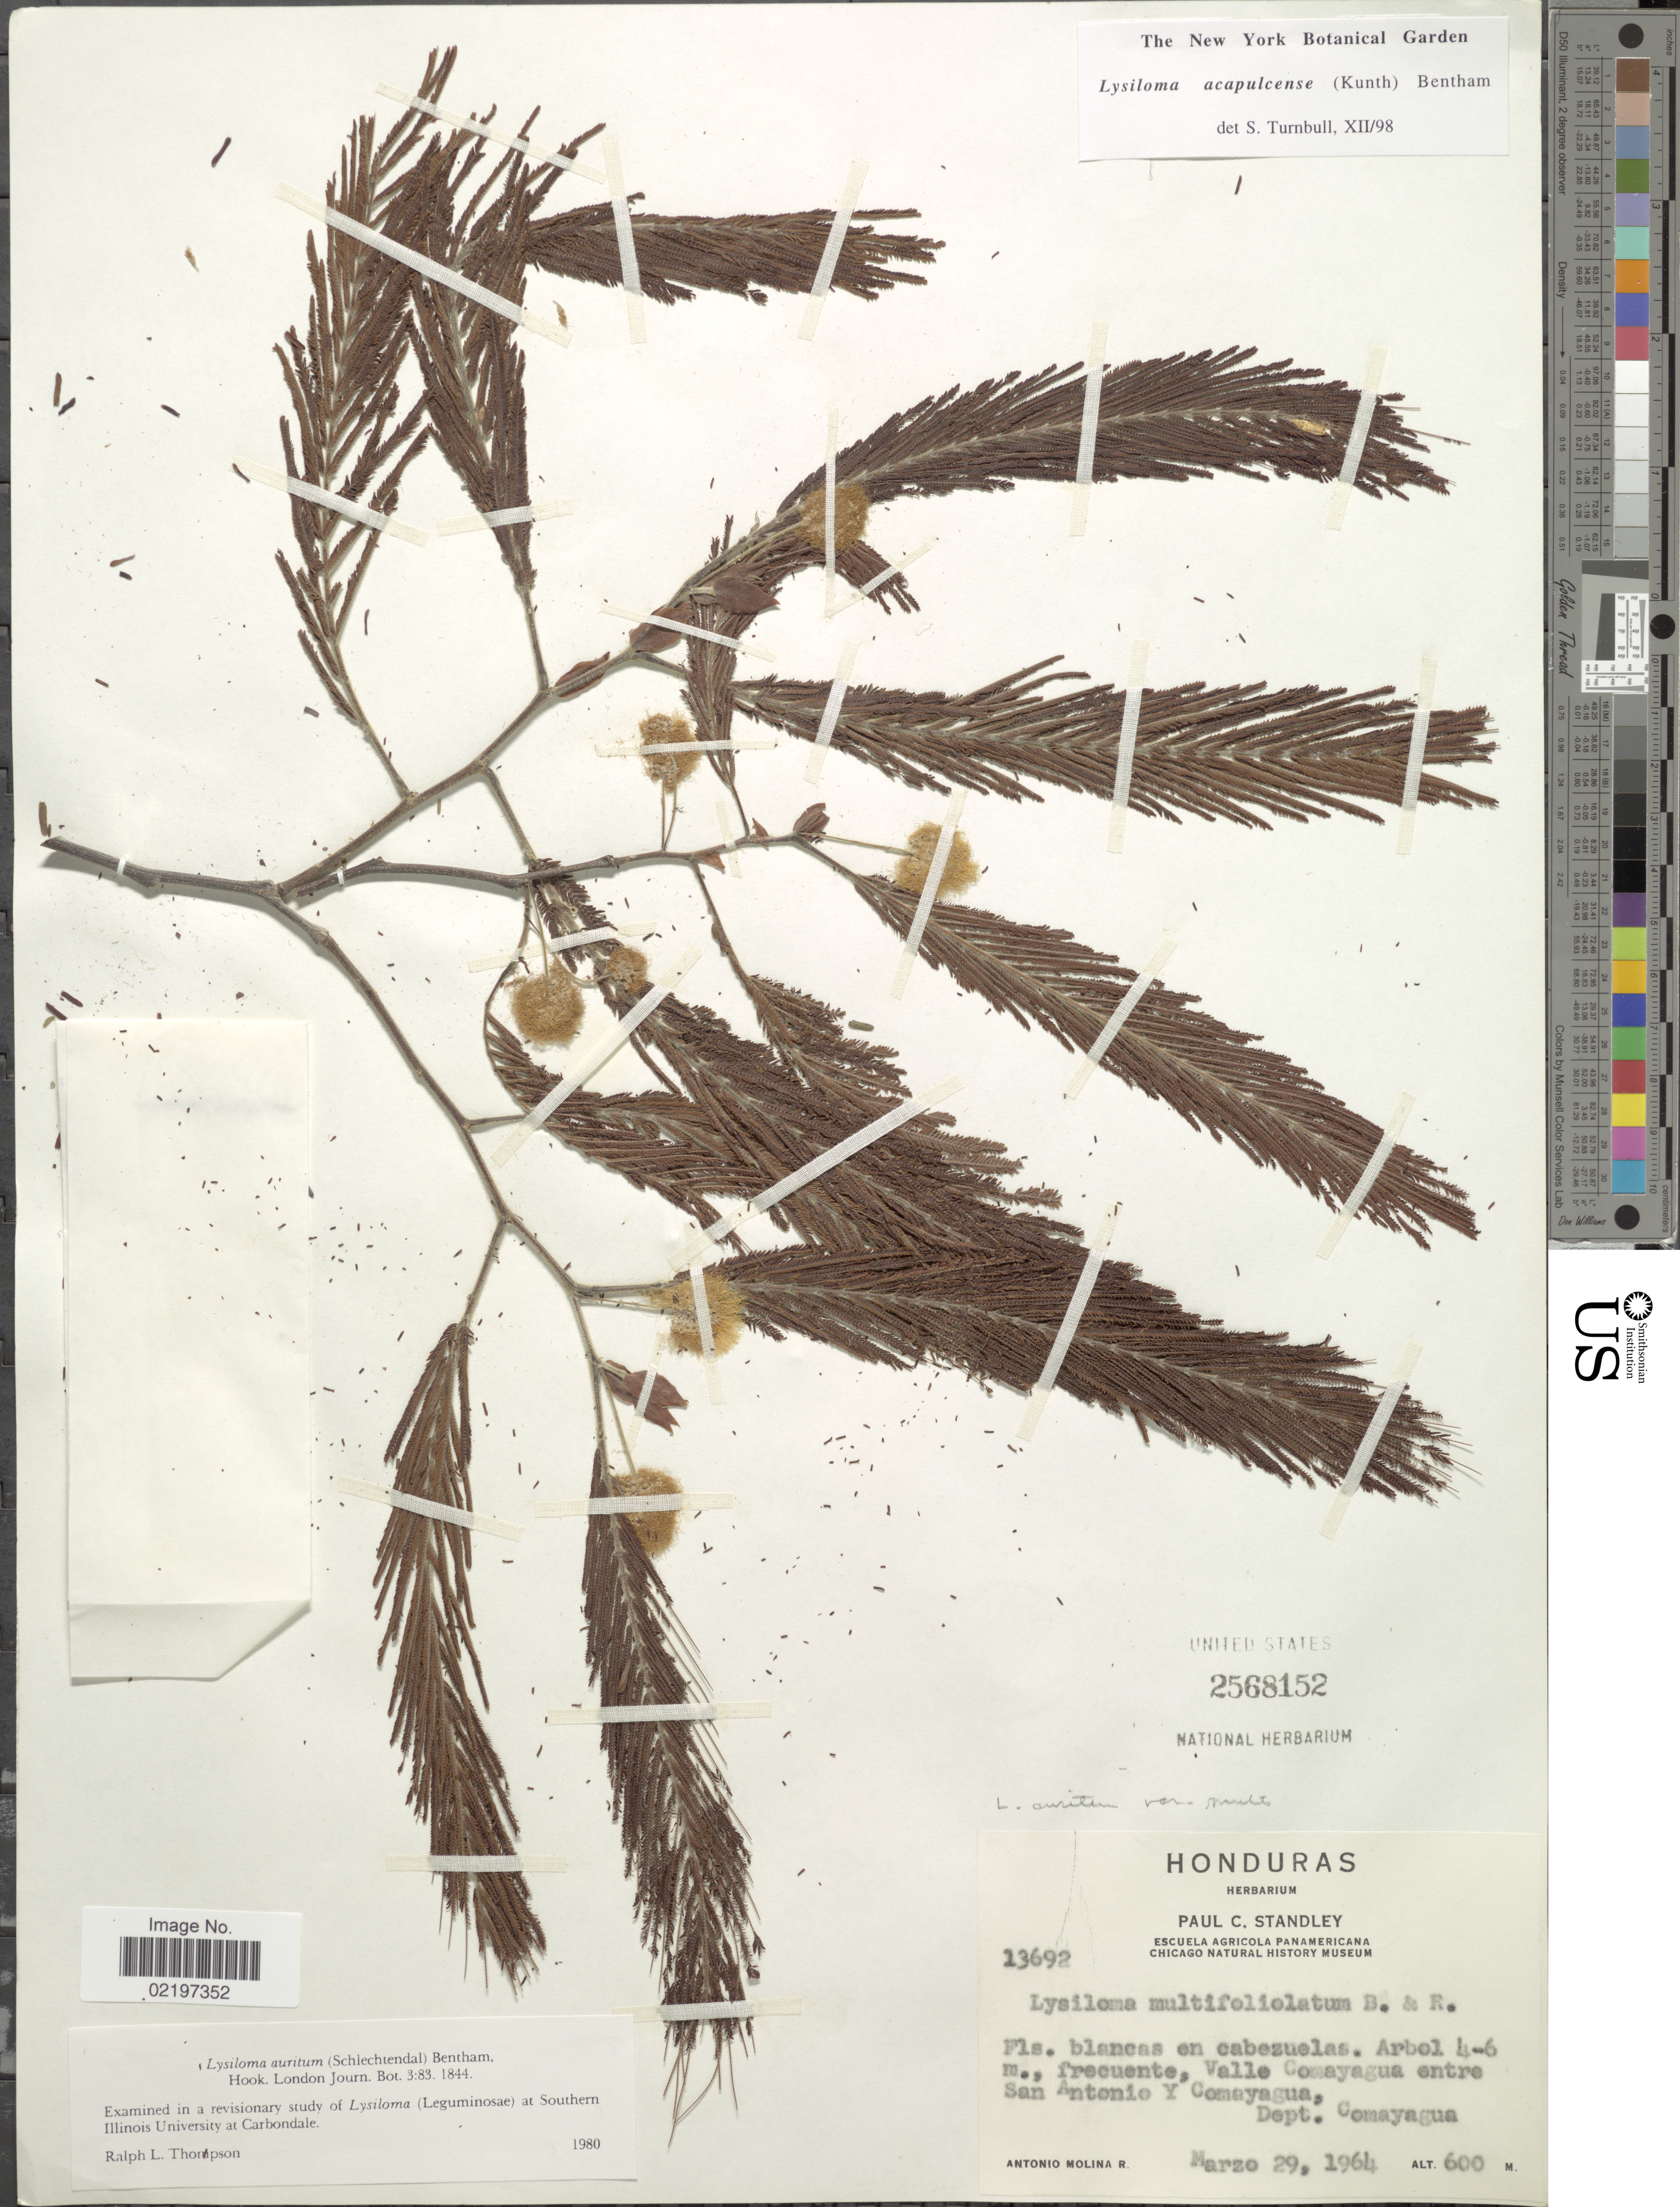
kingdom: Plantae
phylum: Tracheophyta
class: Magnoliopsida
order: Fabales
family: Fabaceae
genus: Lysiloma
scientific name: Lysiloma acapulcense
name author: (Kunth) Benth.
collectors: A. Molina R.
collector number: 13692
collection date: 1964-03-29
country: Honduras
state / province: Comayagua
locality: Valle Comayagua entre San Antonio y Comayagua, Dept. Comayagua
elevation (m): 600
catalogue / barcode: US 2568152